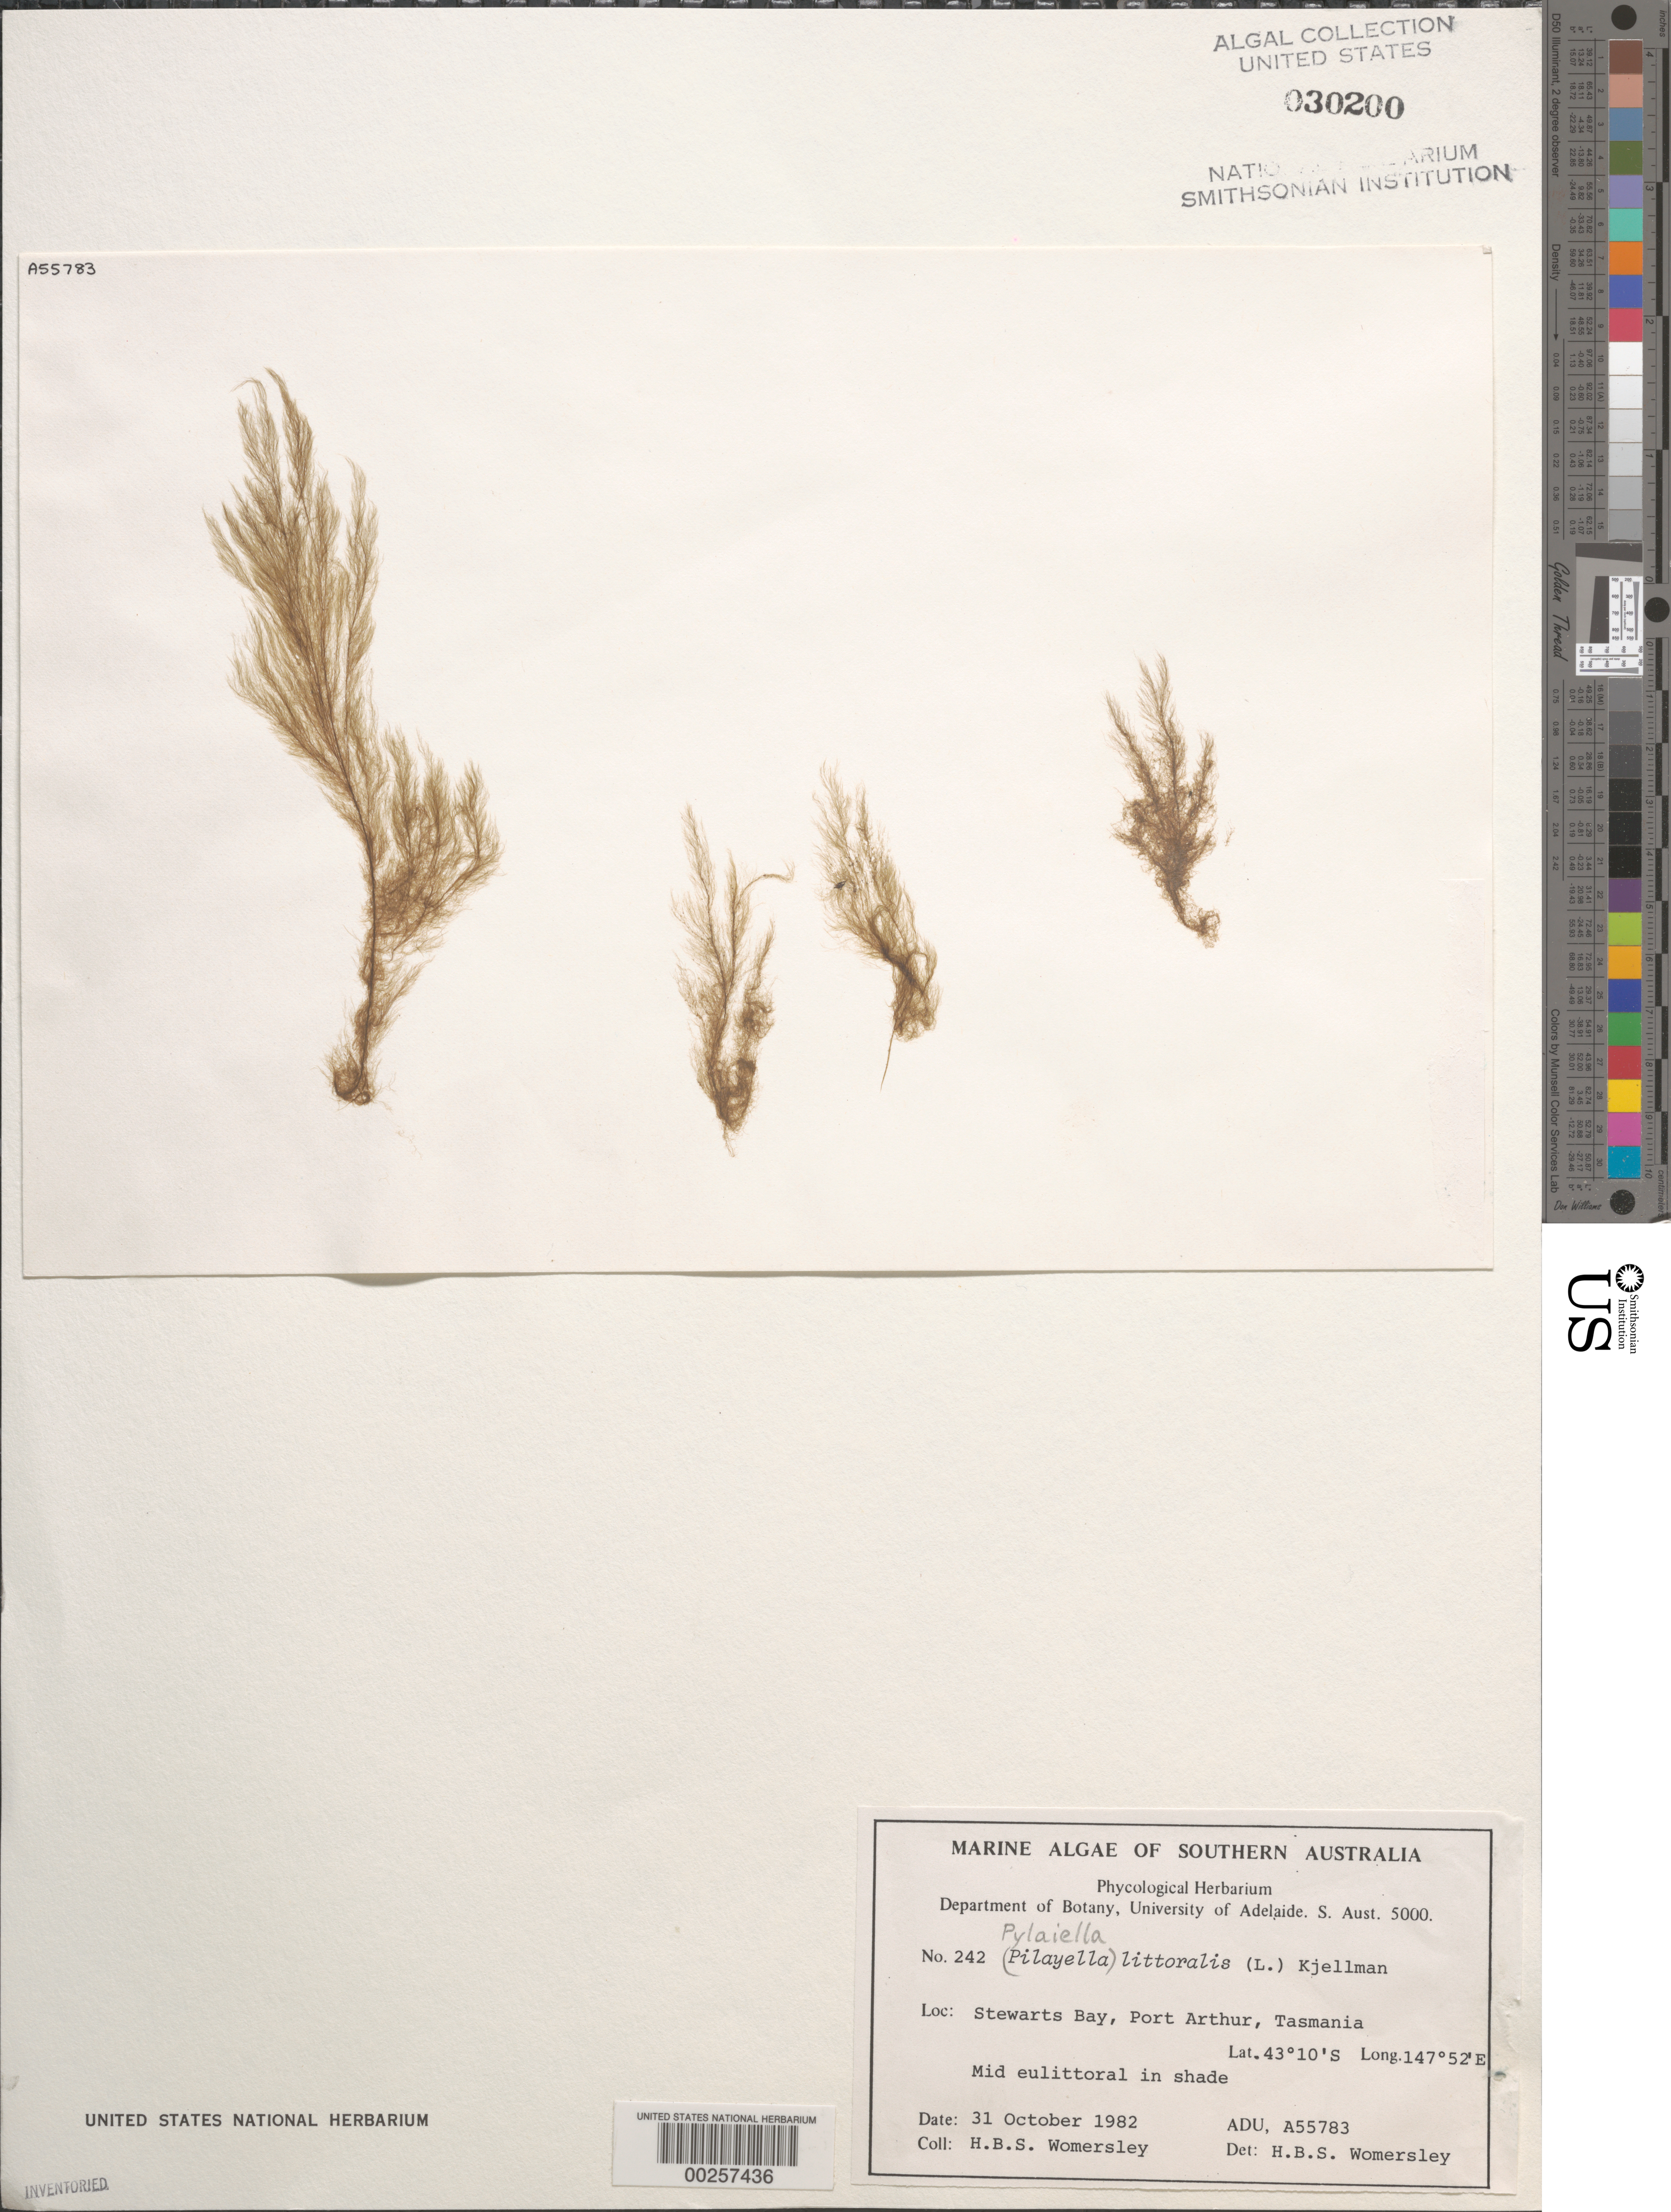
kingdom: Chromista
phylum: Ochrophyta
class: Phaeophyceae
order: Ectocarpales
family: Acinetosporaceae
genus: Pylaiella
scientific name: Pylaiella litoralis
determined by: Womersley, H. B. S.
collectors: H. B. S. Womersley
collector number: ADU A55783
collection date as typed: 31 Oct 1982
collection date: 1982-10-31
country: Australia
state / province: Tasmania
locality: Stewart's bay, port arthur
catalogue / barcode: US 30200